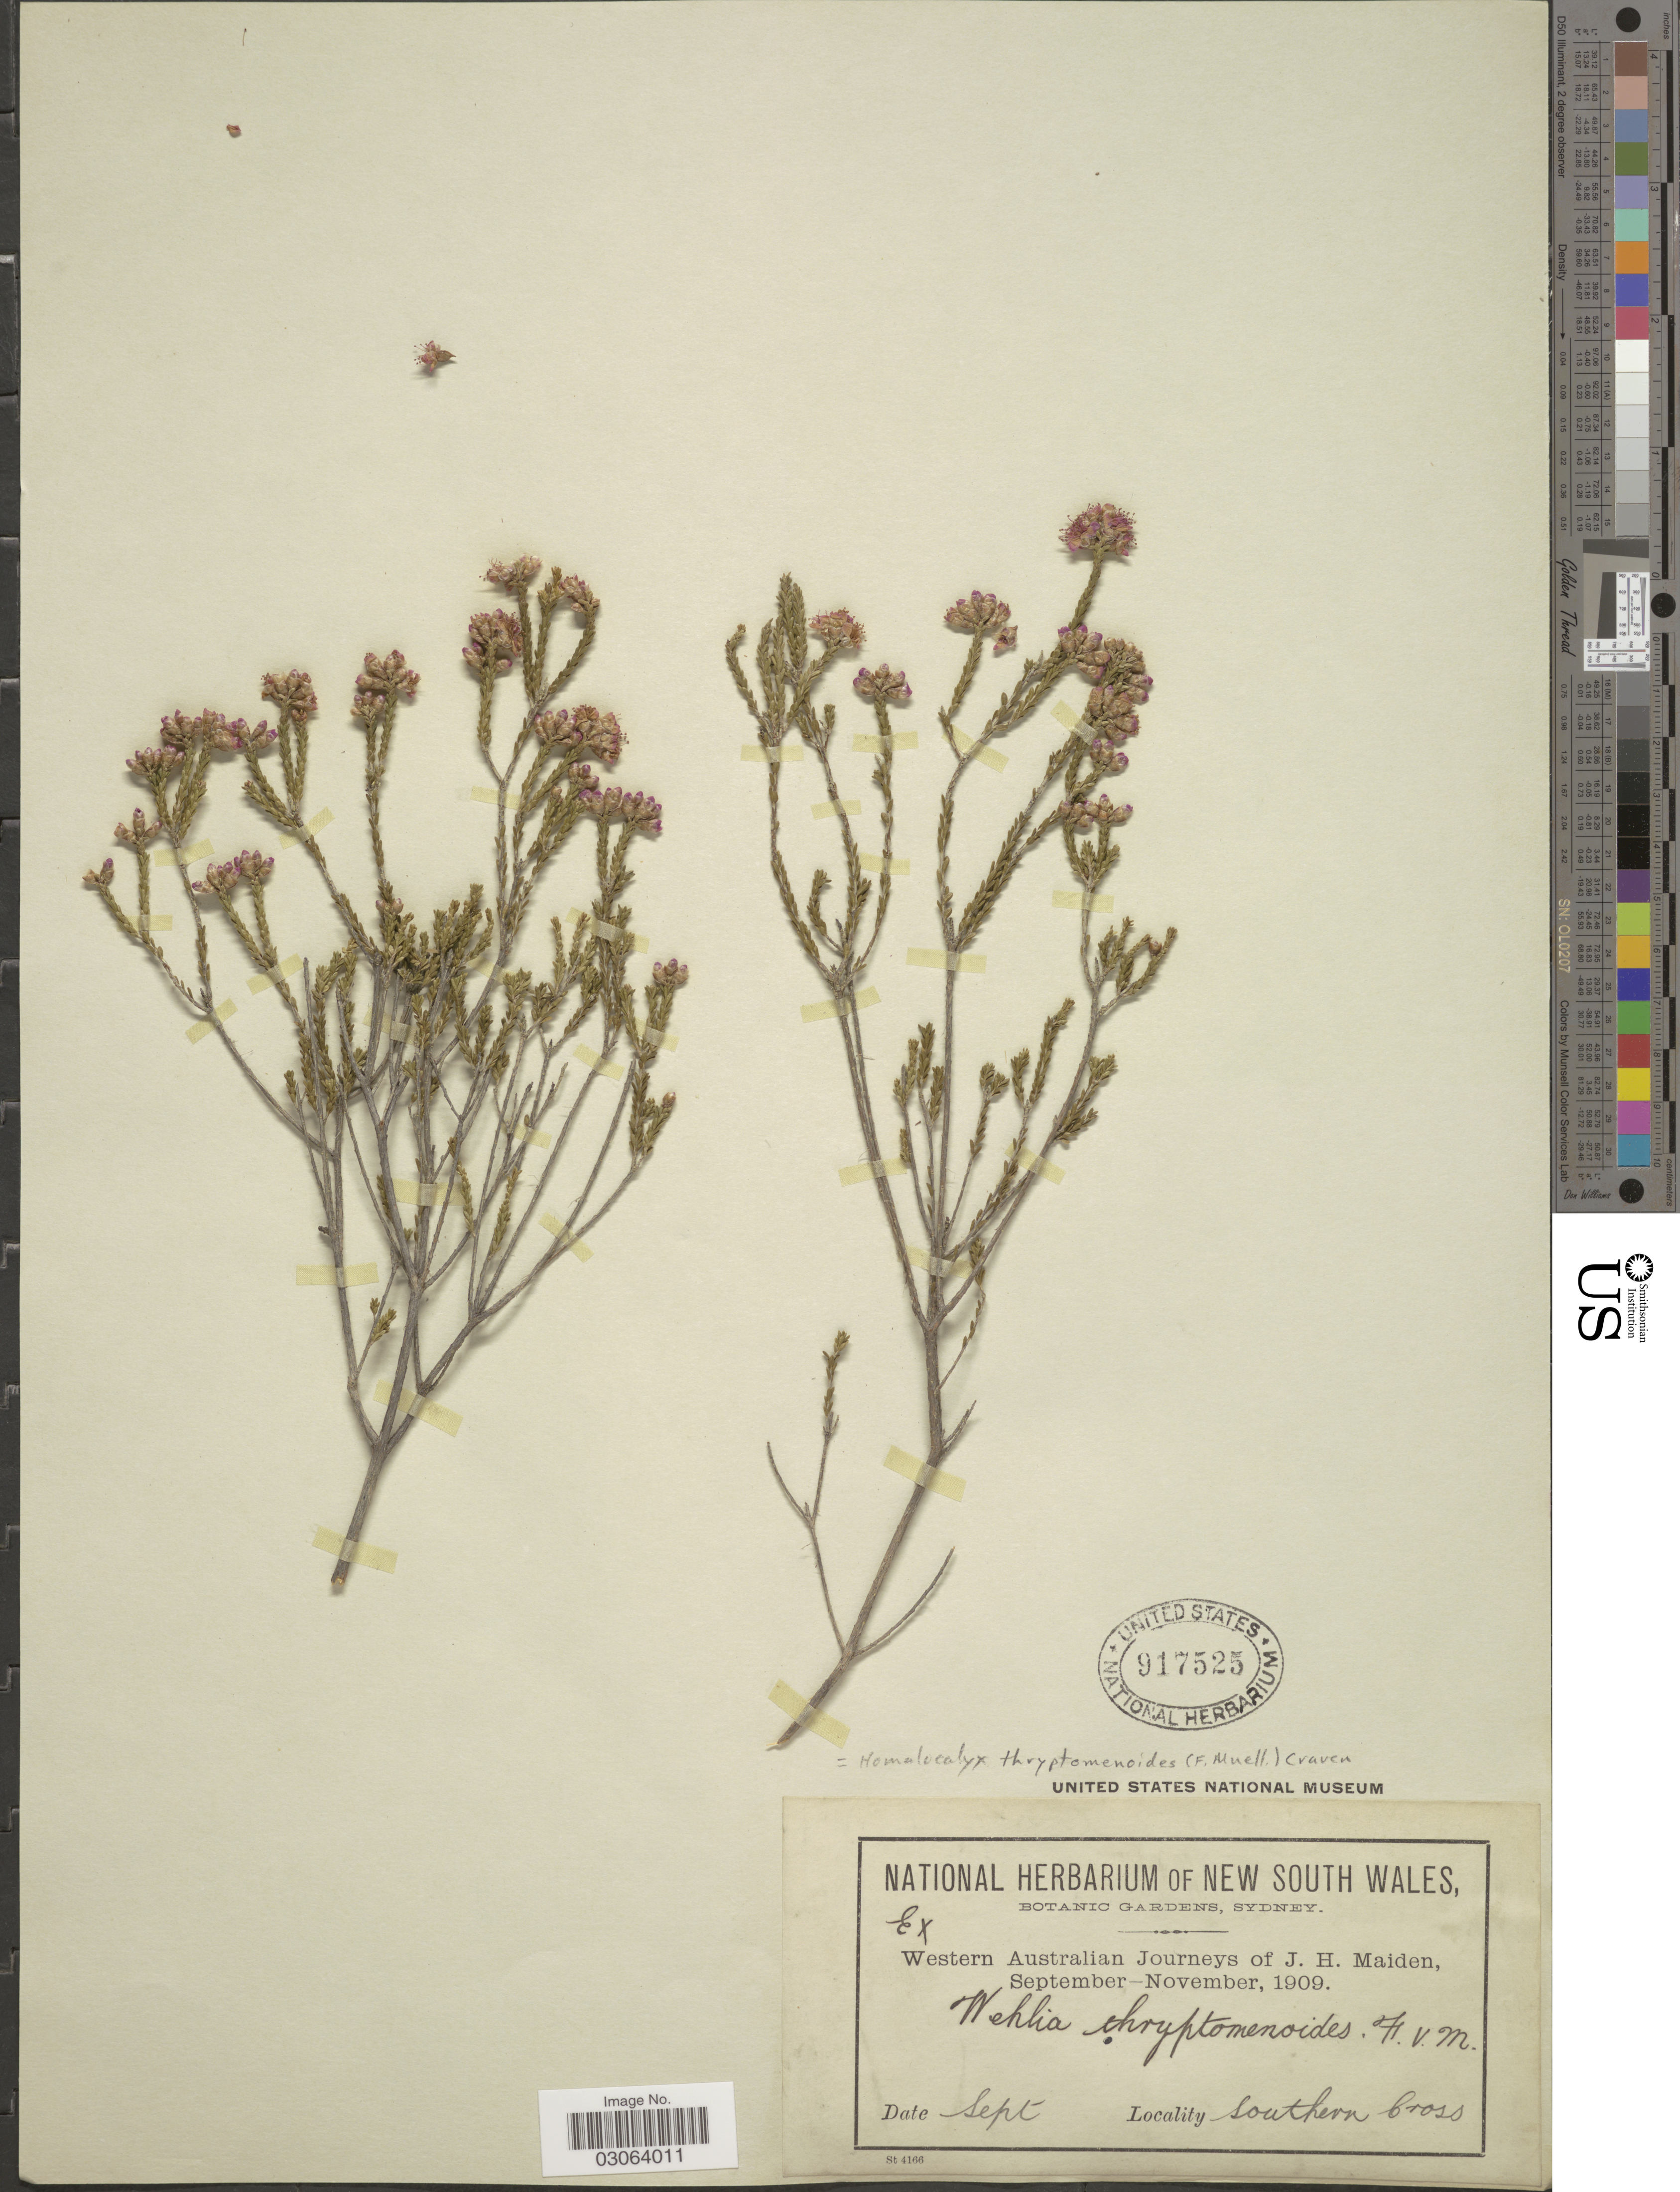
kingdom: Plantae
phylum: Tracheophyta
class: Magnoliopsida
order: Myrtales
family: Myrtaceae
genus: Homalocalyx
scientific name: Homalocalyx thryptomenoides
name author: (F. Muell.) Craven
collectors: J. Maiden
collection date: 1909-09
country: Australia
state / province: Western Australia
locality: Southern Cross.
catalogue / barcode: US 917525